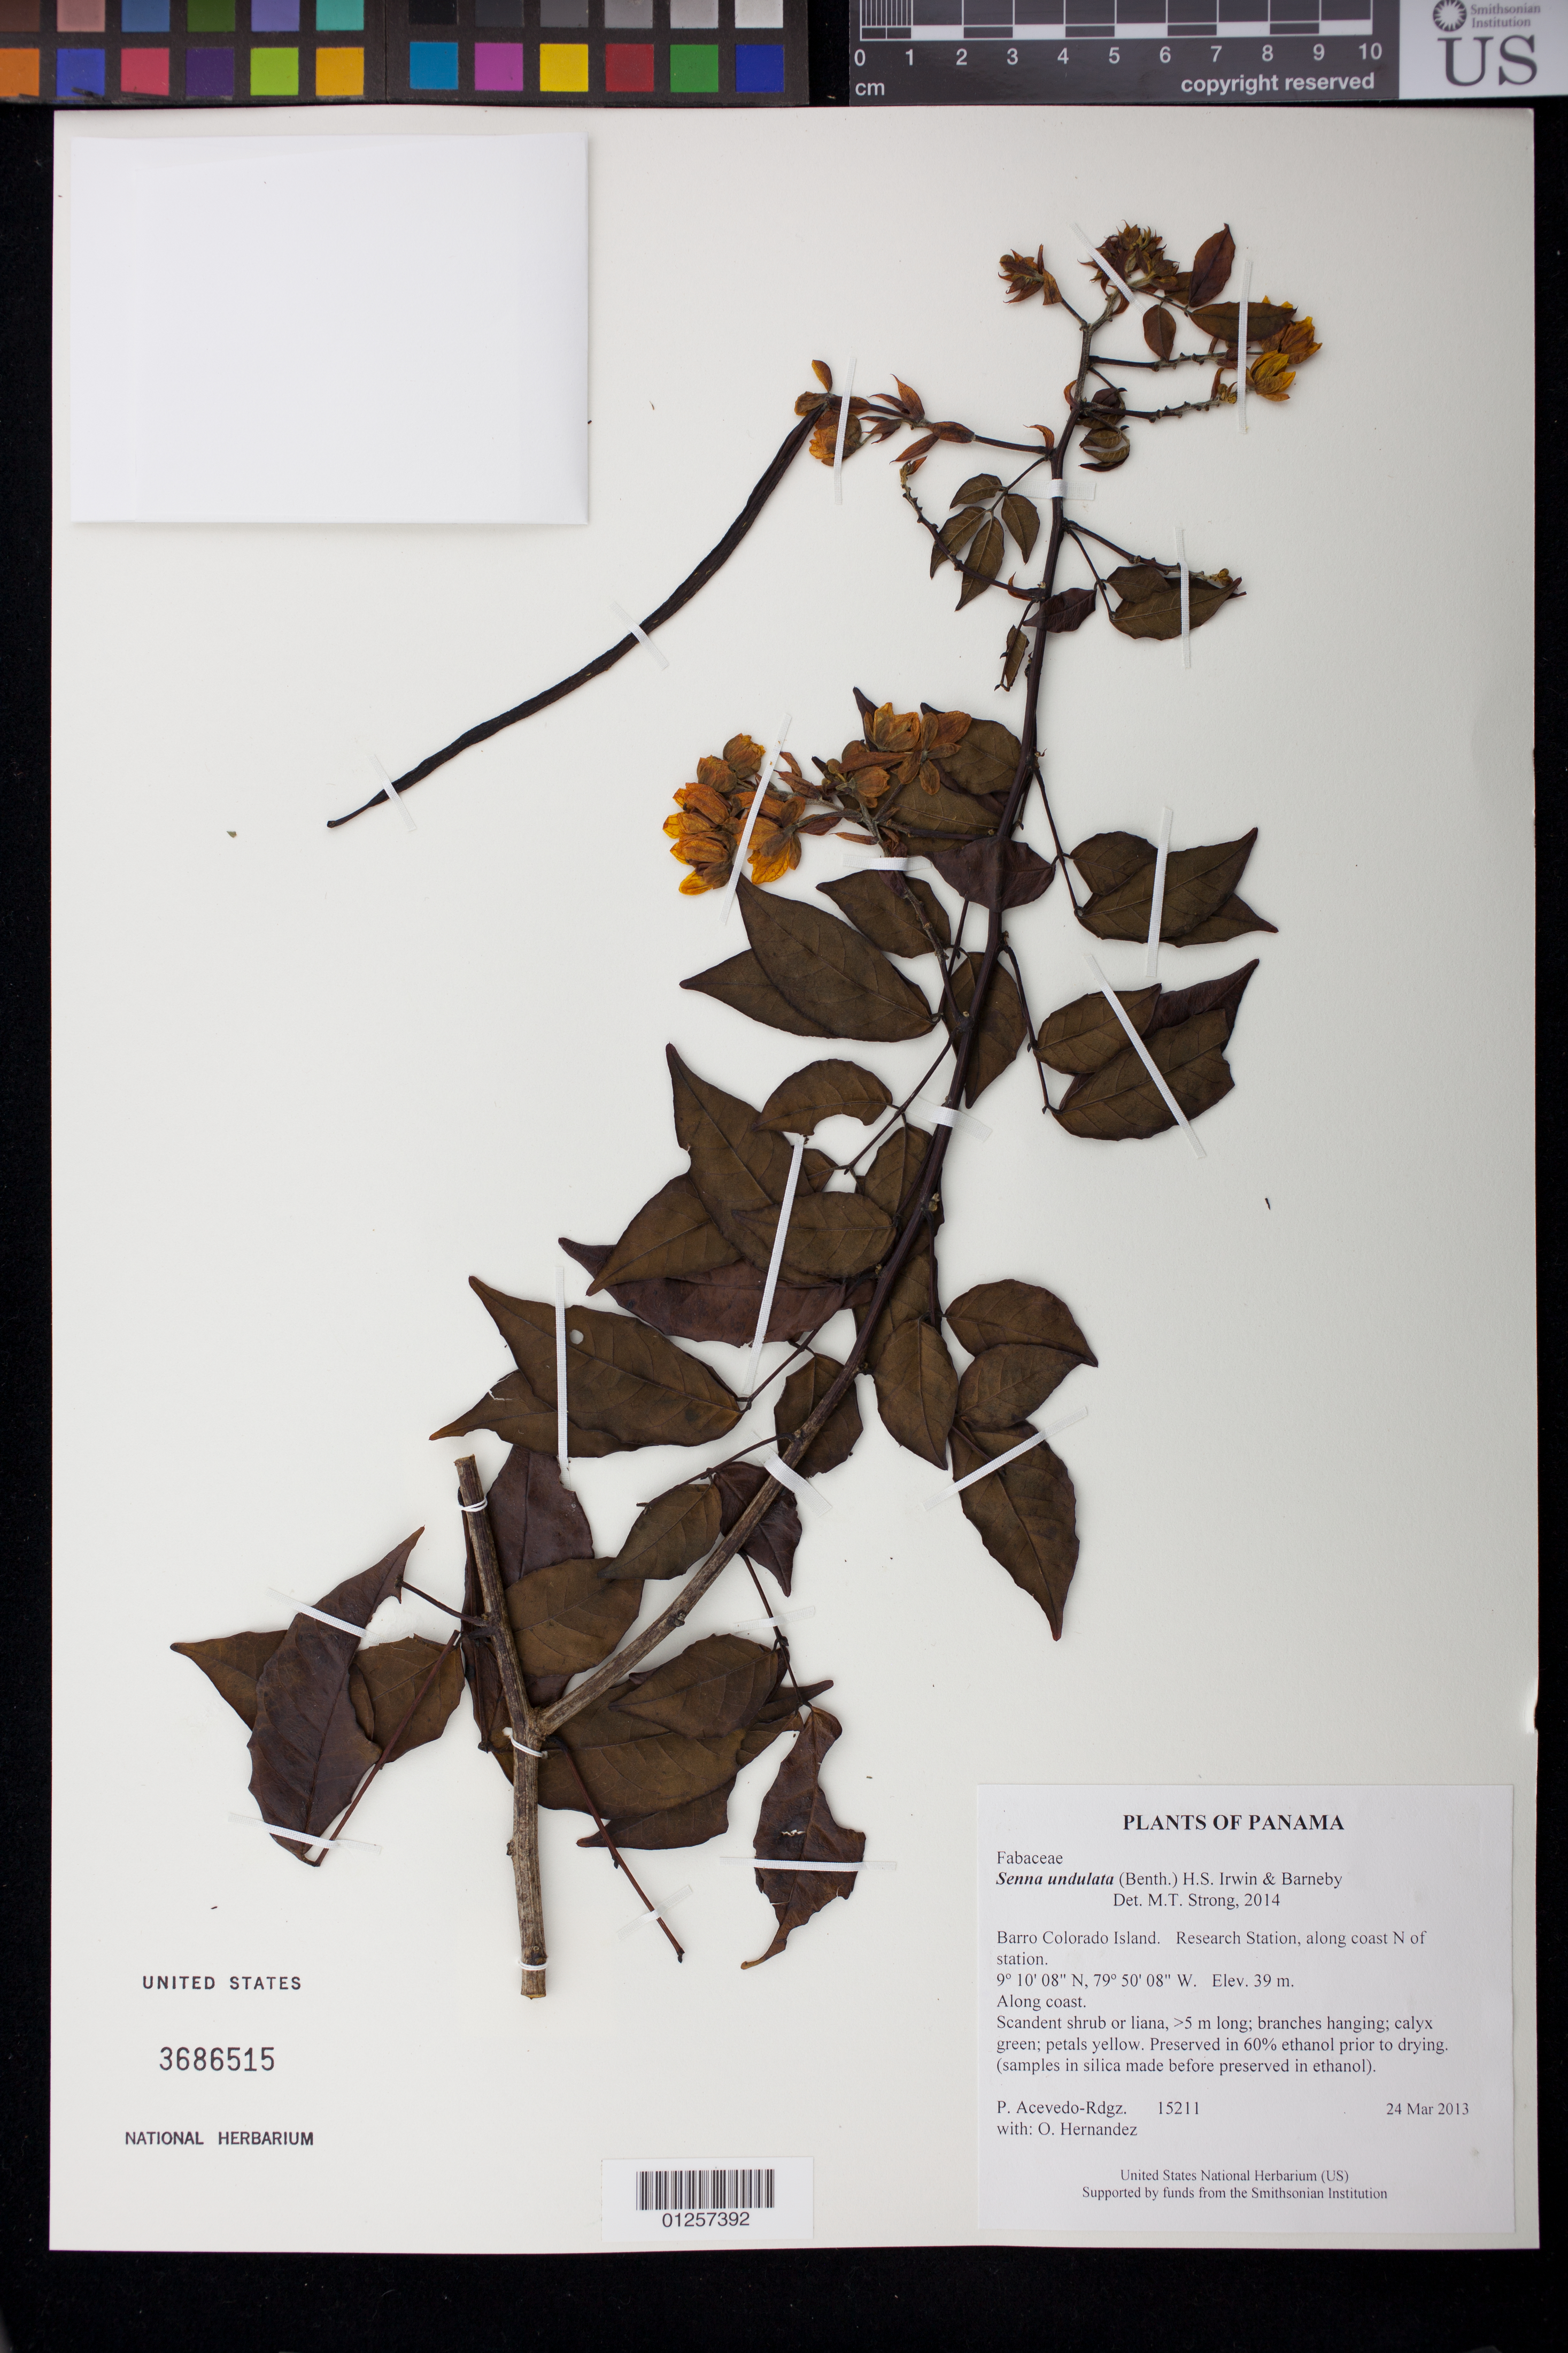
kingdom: Plantae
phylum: Tracheophyta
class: Magnoliopsida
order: Fabales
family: Fabaceae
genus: Senna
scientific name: Senna undulata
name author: (Benth.) H.S. Irwin & Barneby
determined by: Strong, M. T., (US), Smithsonian Institution - National Museum of Natural History (UNITED STATES)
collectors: P. Acevedo-Rodr. & O. Hernandez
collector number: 15211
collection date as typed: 24 Mar 2013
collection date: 2013-03-24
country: Panama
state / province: Panamá Oeste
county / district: Canal Zone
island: Barro Colorado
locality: Research Station, along coast N of station.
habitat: Along coast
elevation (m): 39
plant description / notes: US, PMA. SCZ, NY, MO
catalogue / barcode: US 3686515